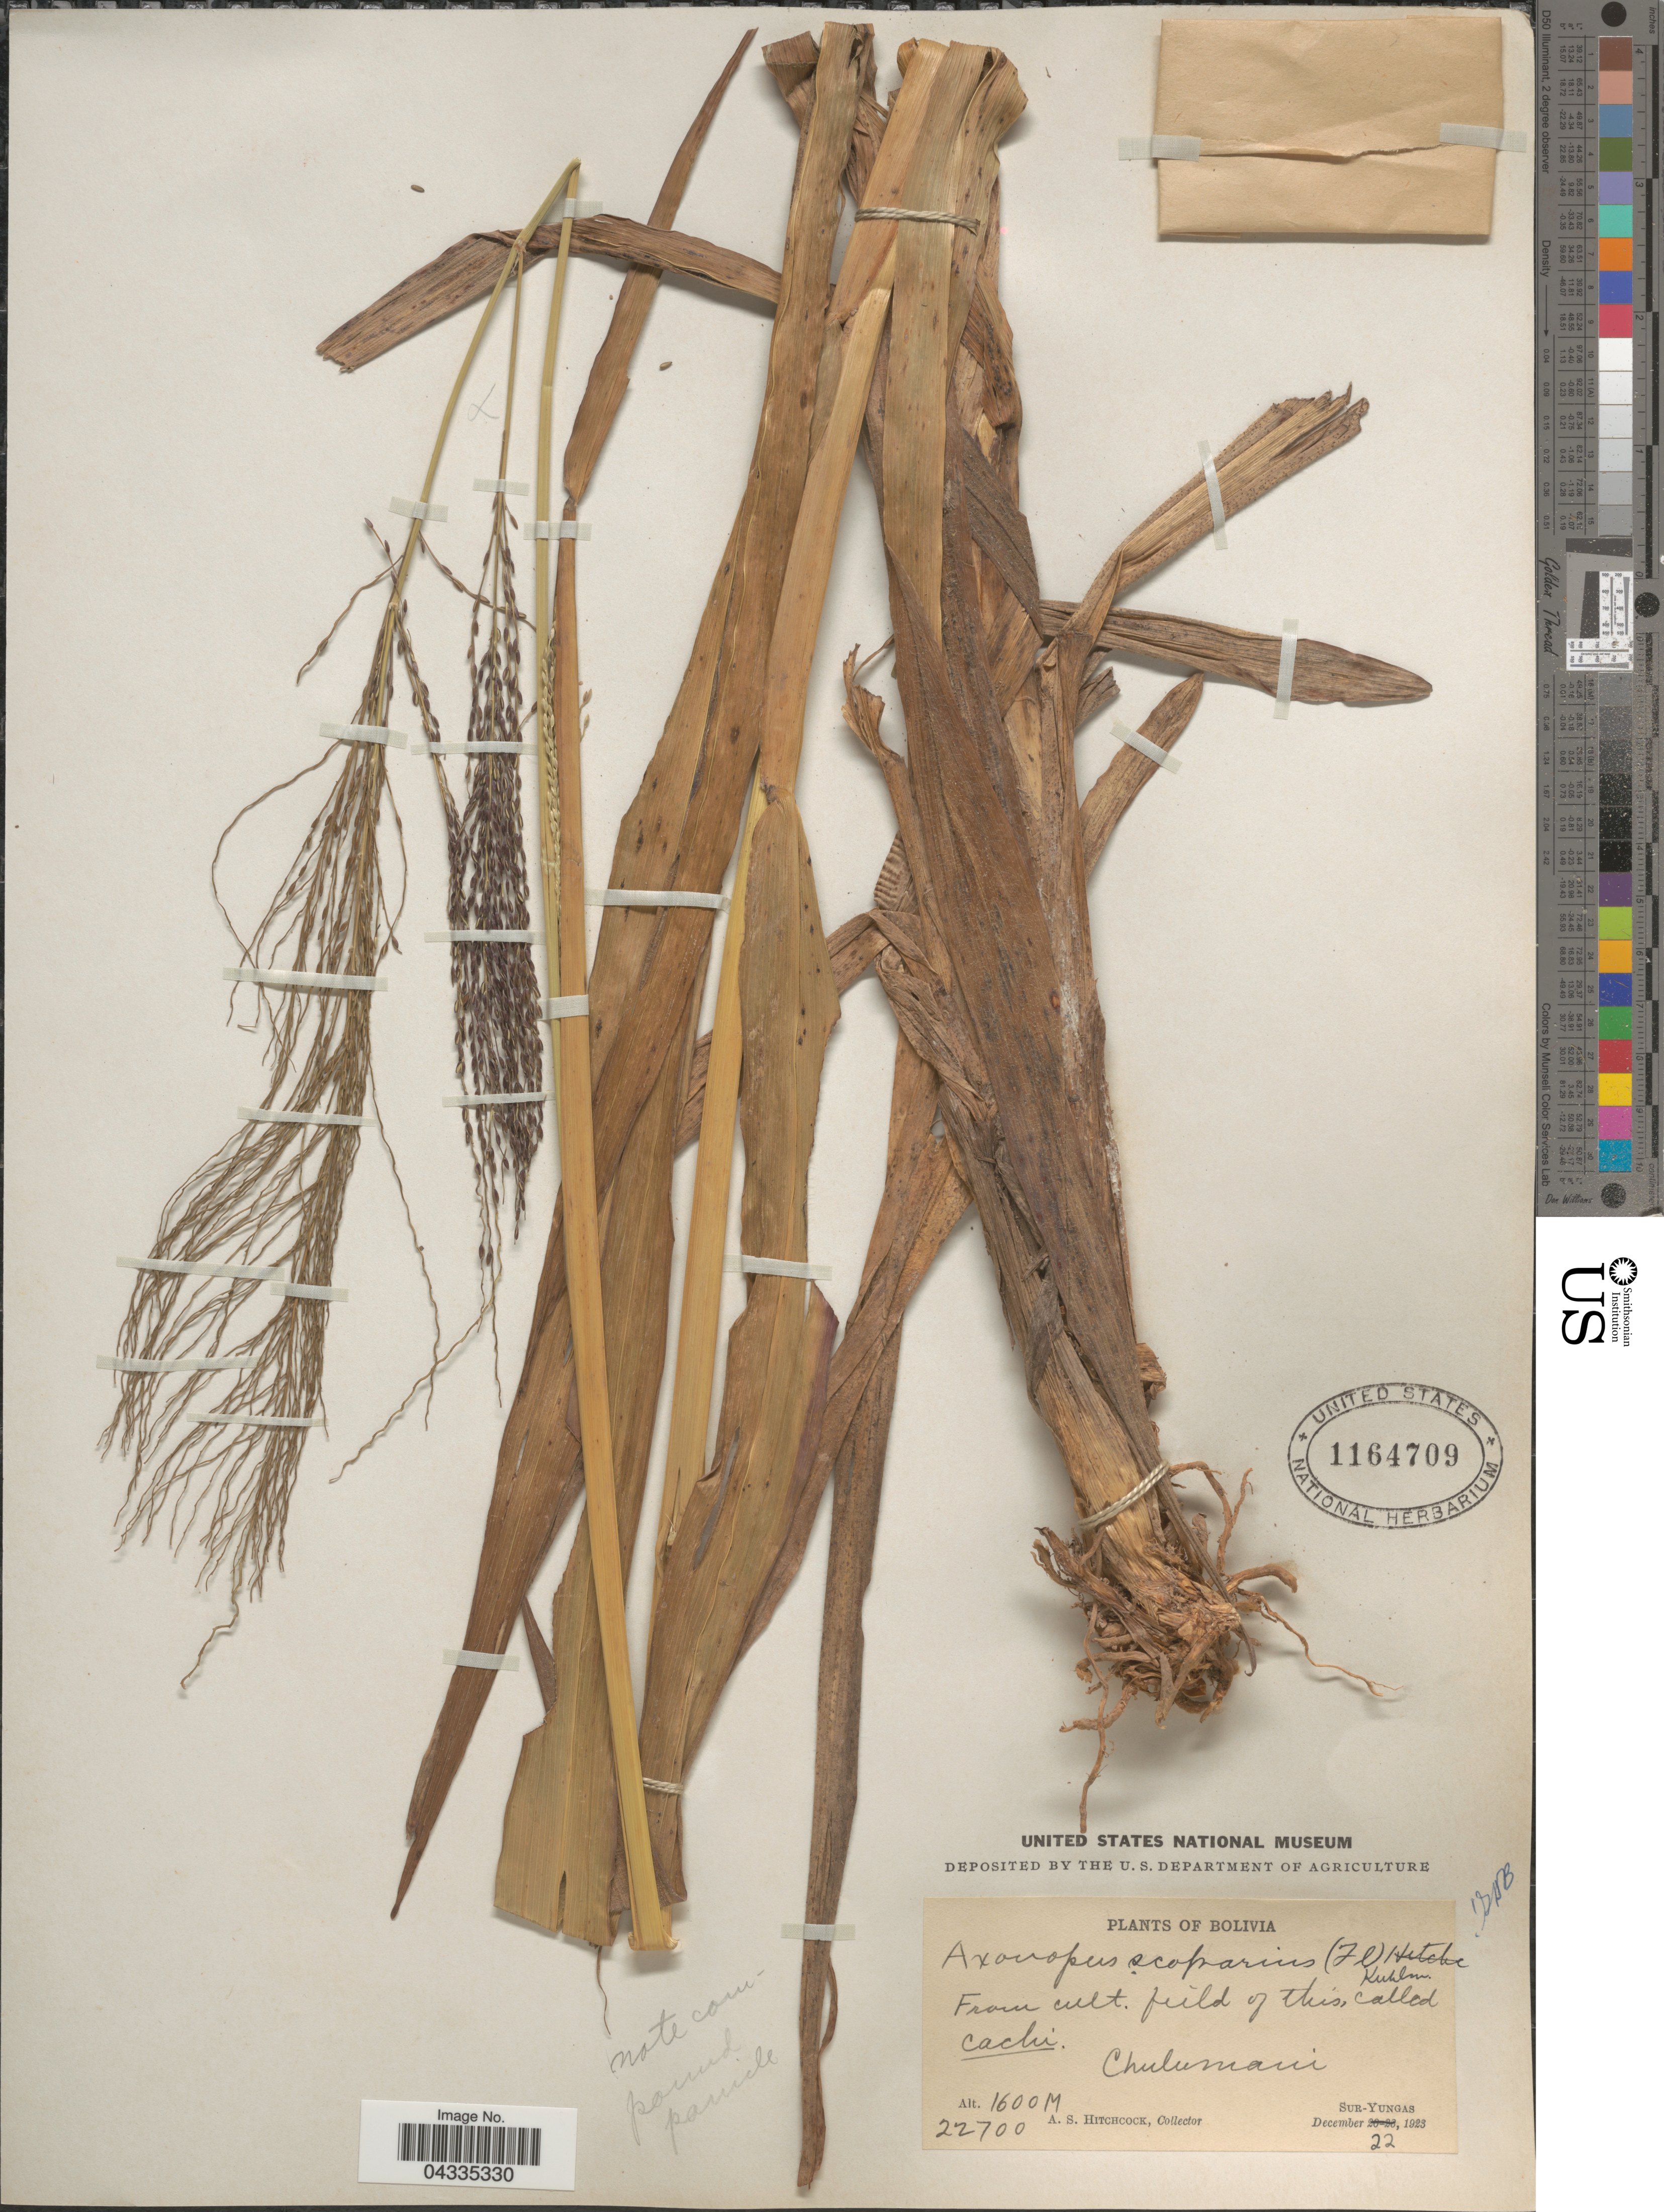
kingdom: Plantae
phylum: Tracheophyta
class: Liliopsida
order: Poales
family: Poaceae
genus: Axonopus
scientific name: Axonopus scoparius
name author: (Flüggé) Kuhlm.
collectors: A. S. Hitchcock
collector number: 22700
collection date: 1923-12-22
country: Bolivia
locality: Chulumani. Sur-Yungas.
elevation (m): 1600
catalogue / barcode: US 1164709